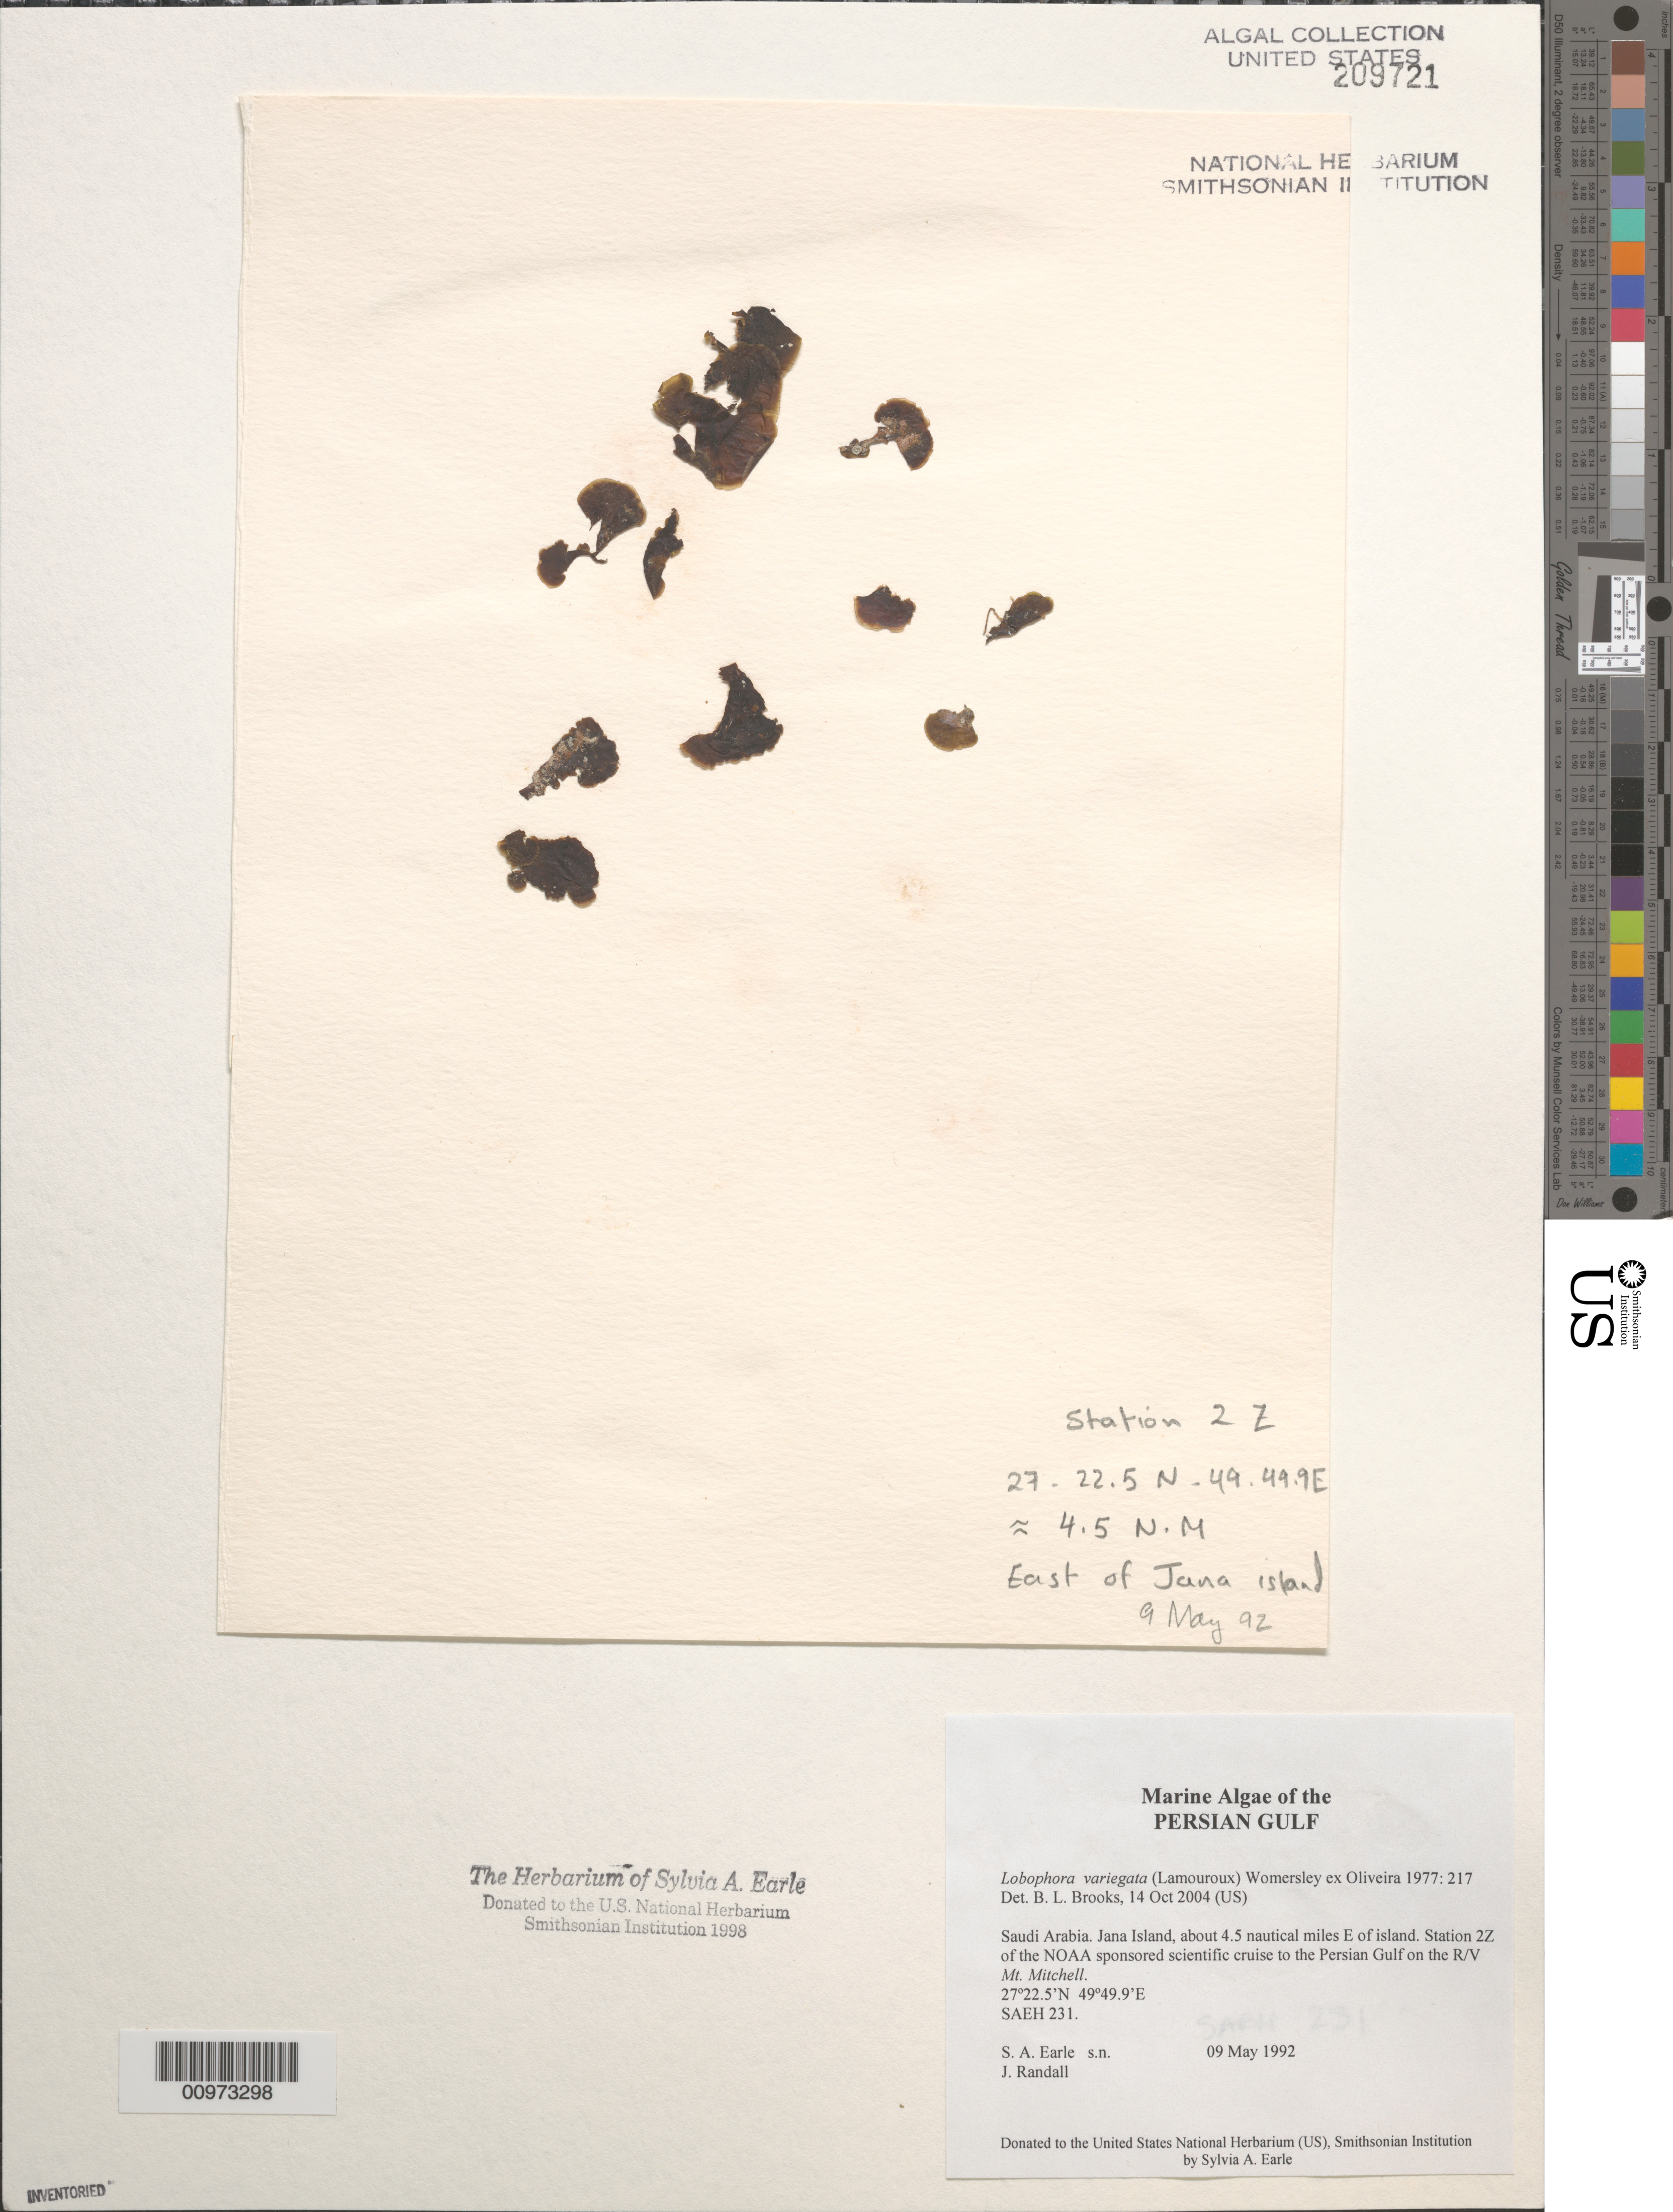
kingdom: Chromista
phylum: Ochrophyta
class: Phaeophyceae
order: Dictyotales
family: Dictyotaceae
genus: Lobophora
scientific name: Lobophora variegata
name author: (J.V.Lamouroux) Womersley & E.C. Oliveira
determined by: Brooks, B. L., (BOT), Smithsonian Institution - National Museum of Natural History (UNITED STATES)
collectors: S. A. Earle & J. Randall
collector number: SAEH 231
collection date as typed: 09 May 1992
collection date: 1992-05-09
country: Saudi Arabia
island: Jana Island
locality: Persian Gulf, ca. 4.5. nautical miles east of island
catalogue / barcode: US 209721